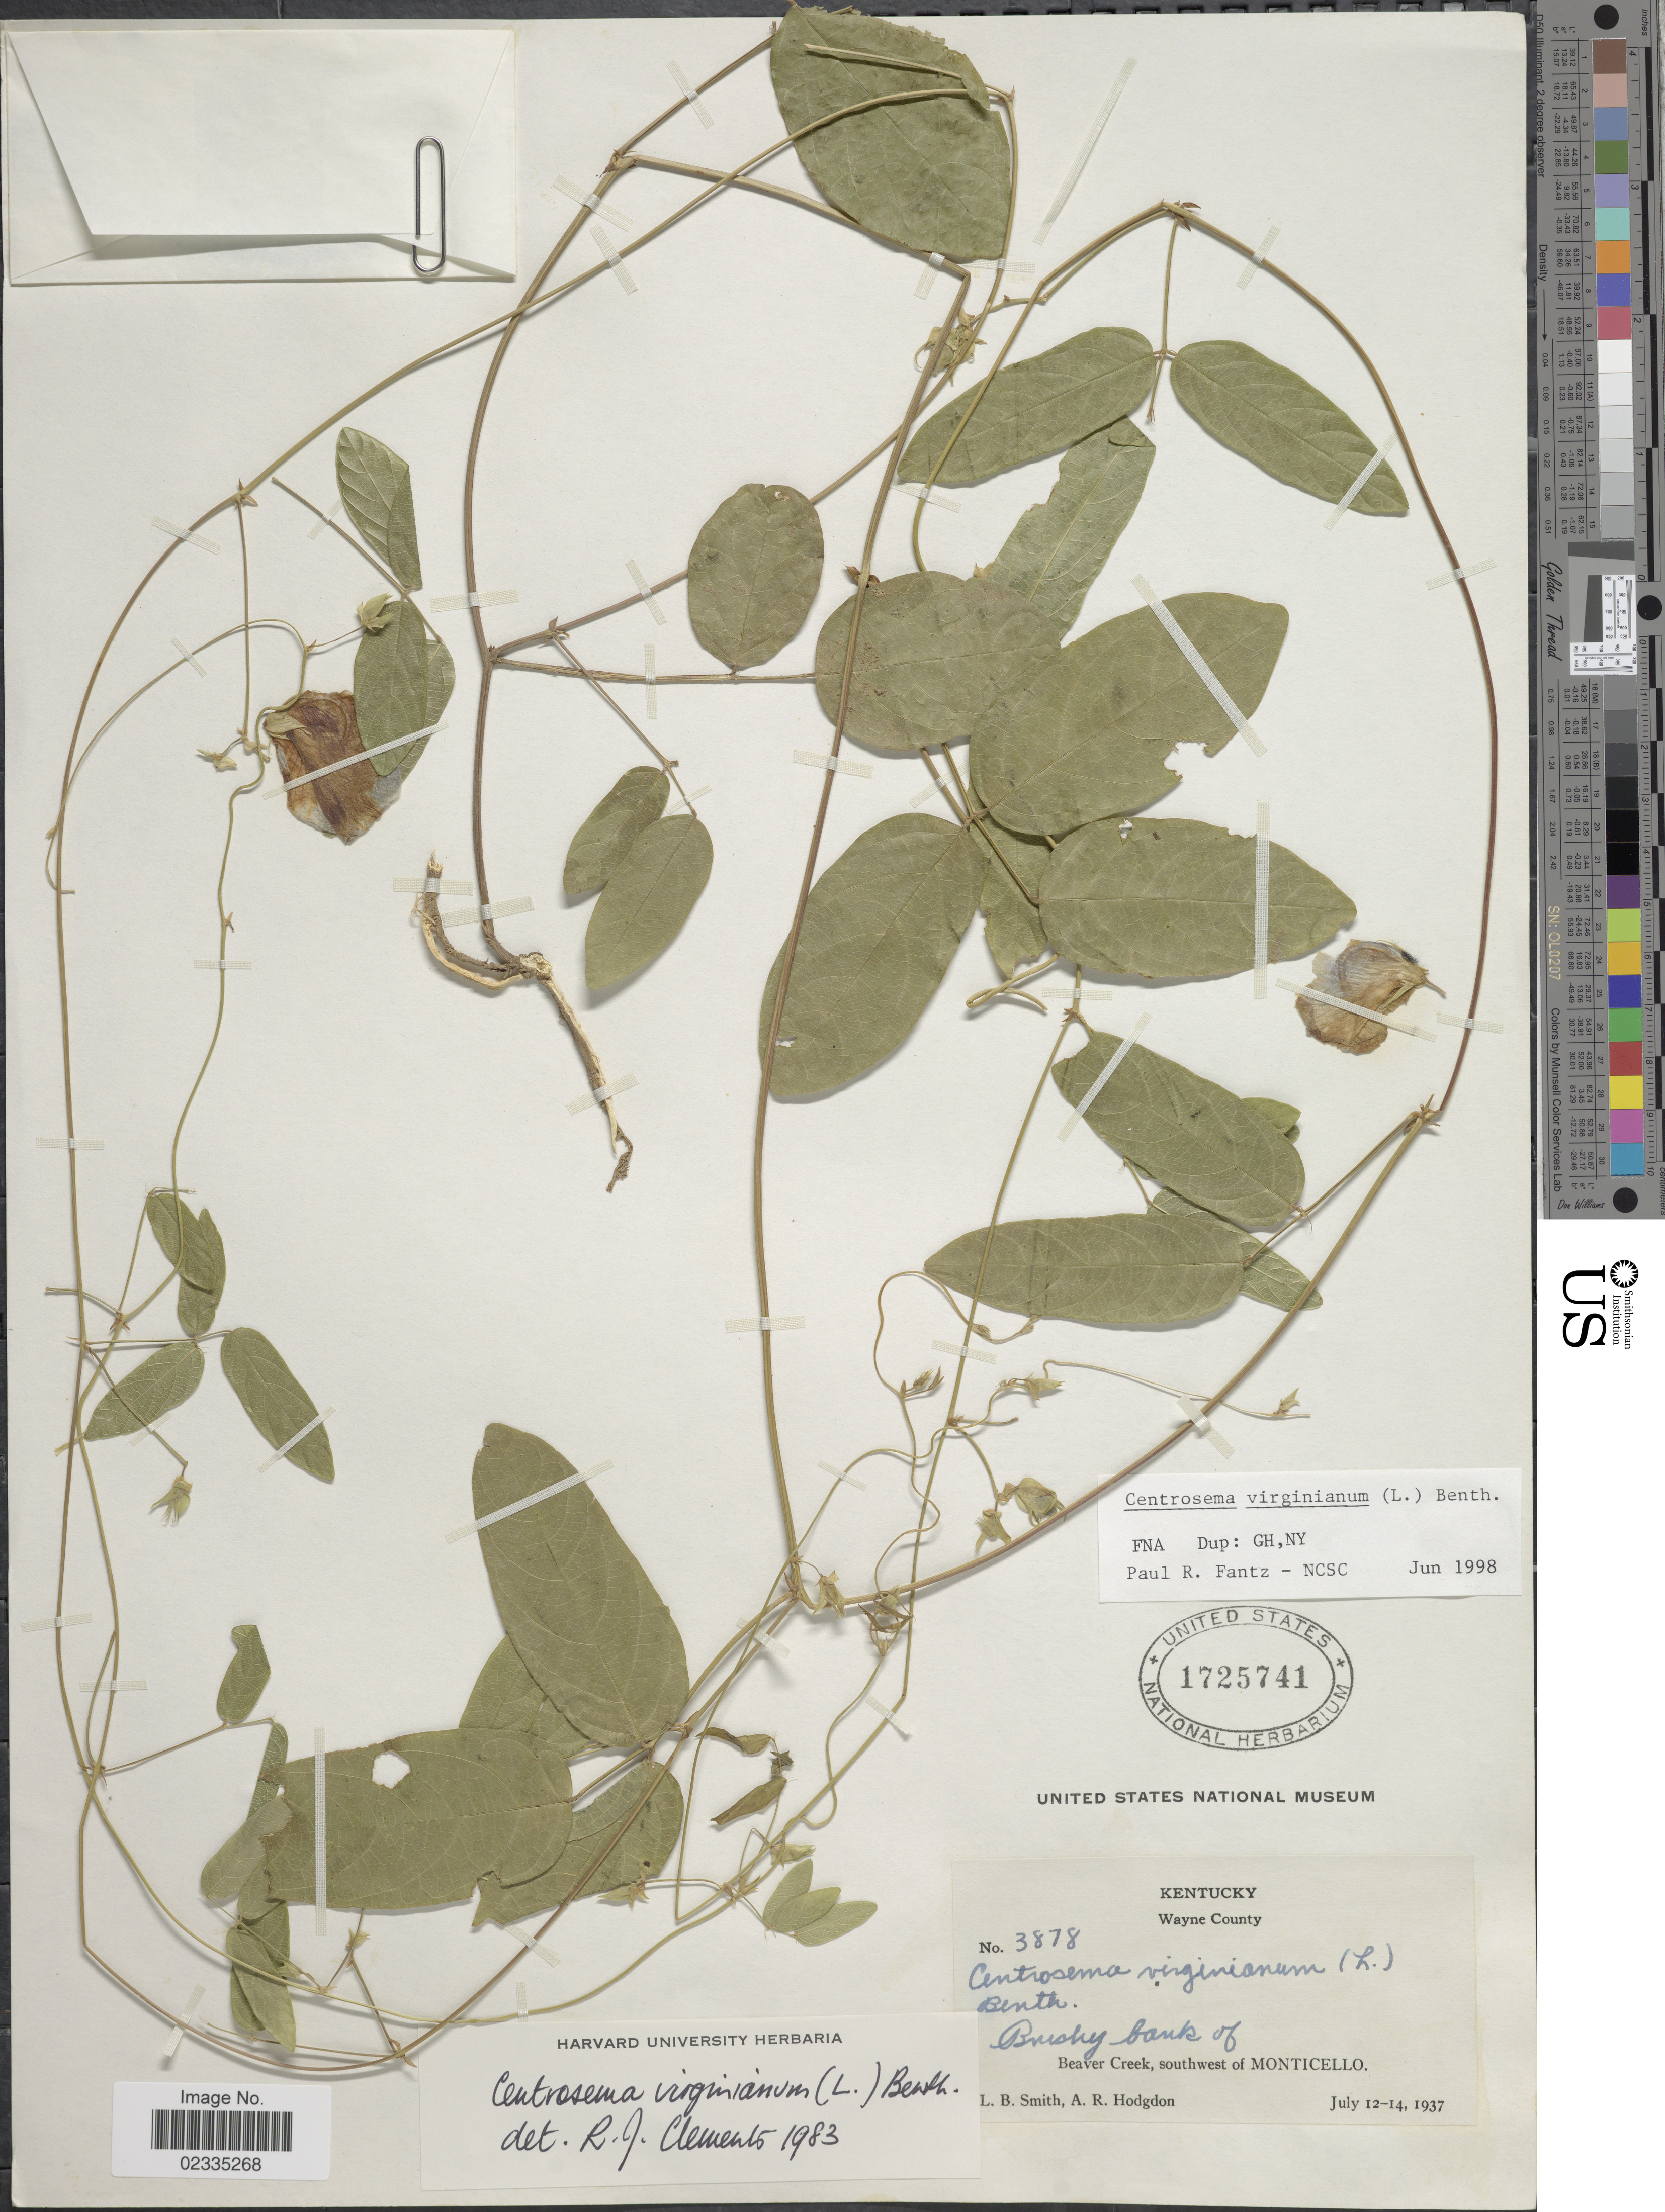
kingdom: Plantae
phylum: Tracheophyta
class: Magnoliopsida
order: Fabales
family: Fabaceae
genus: Centrosema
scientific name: Centrosema virginianum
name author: (L.) Benth.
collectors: L. Smith & A. R. Hodgdon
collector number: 3878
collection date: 1937-07-12/1937-07-14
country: United States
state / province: Kentucky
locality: Wayne County. Brushy bank of Beaver Creek, southwest of Monticello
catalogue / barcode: US 1725741